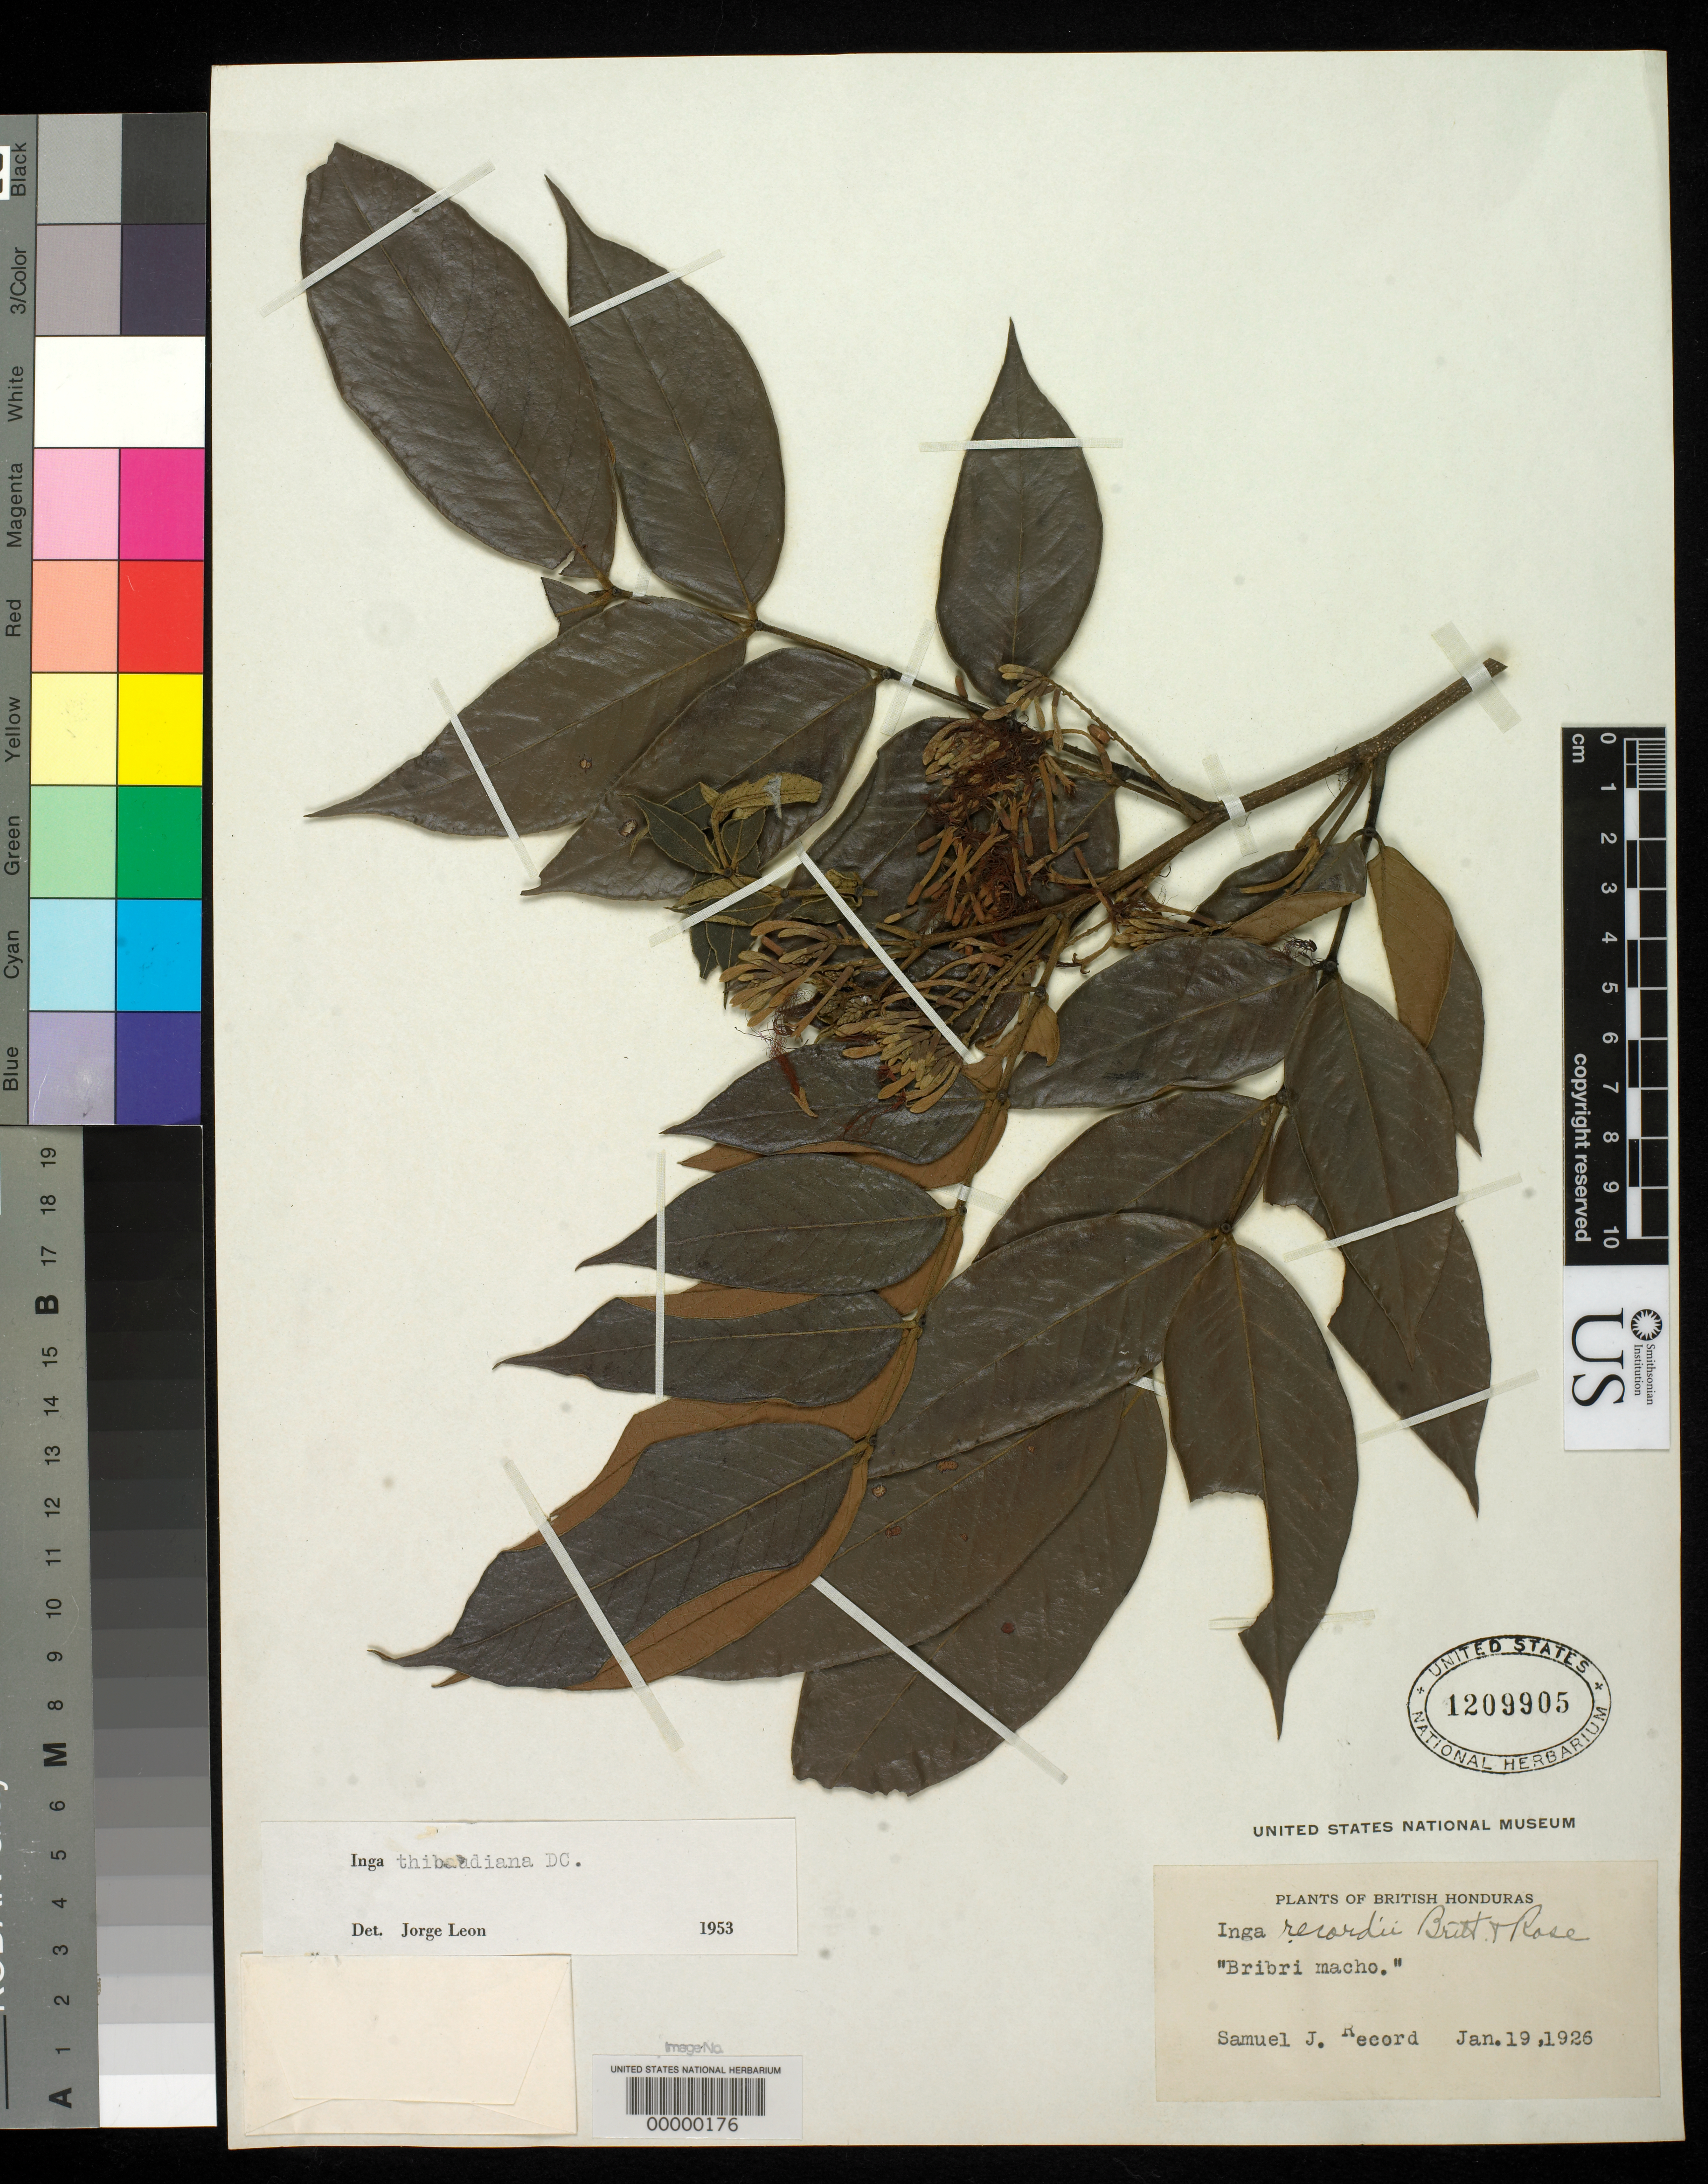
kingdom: Plantae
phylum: Tracheophyta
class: Magnoliopsida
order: Fabales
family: Fabaceae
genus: Inga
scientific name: Inga recordii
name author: Britton & Rose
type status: Holotype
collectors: S. J. Record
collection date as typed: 19 Jan 1926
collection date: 1926-01-19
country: Belize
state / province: Stann Creek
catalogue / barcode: US 1209905